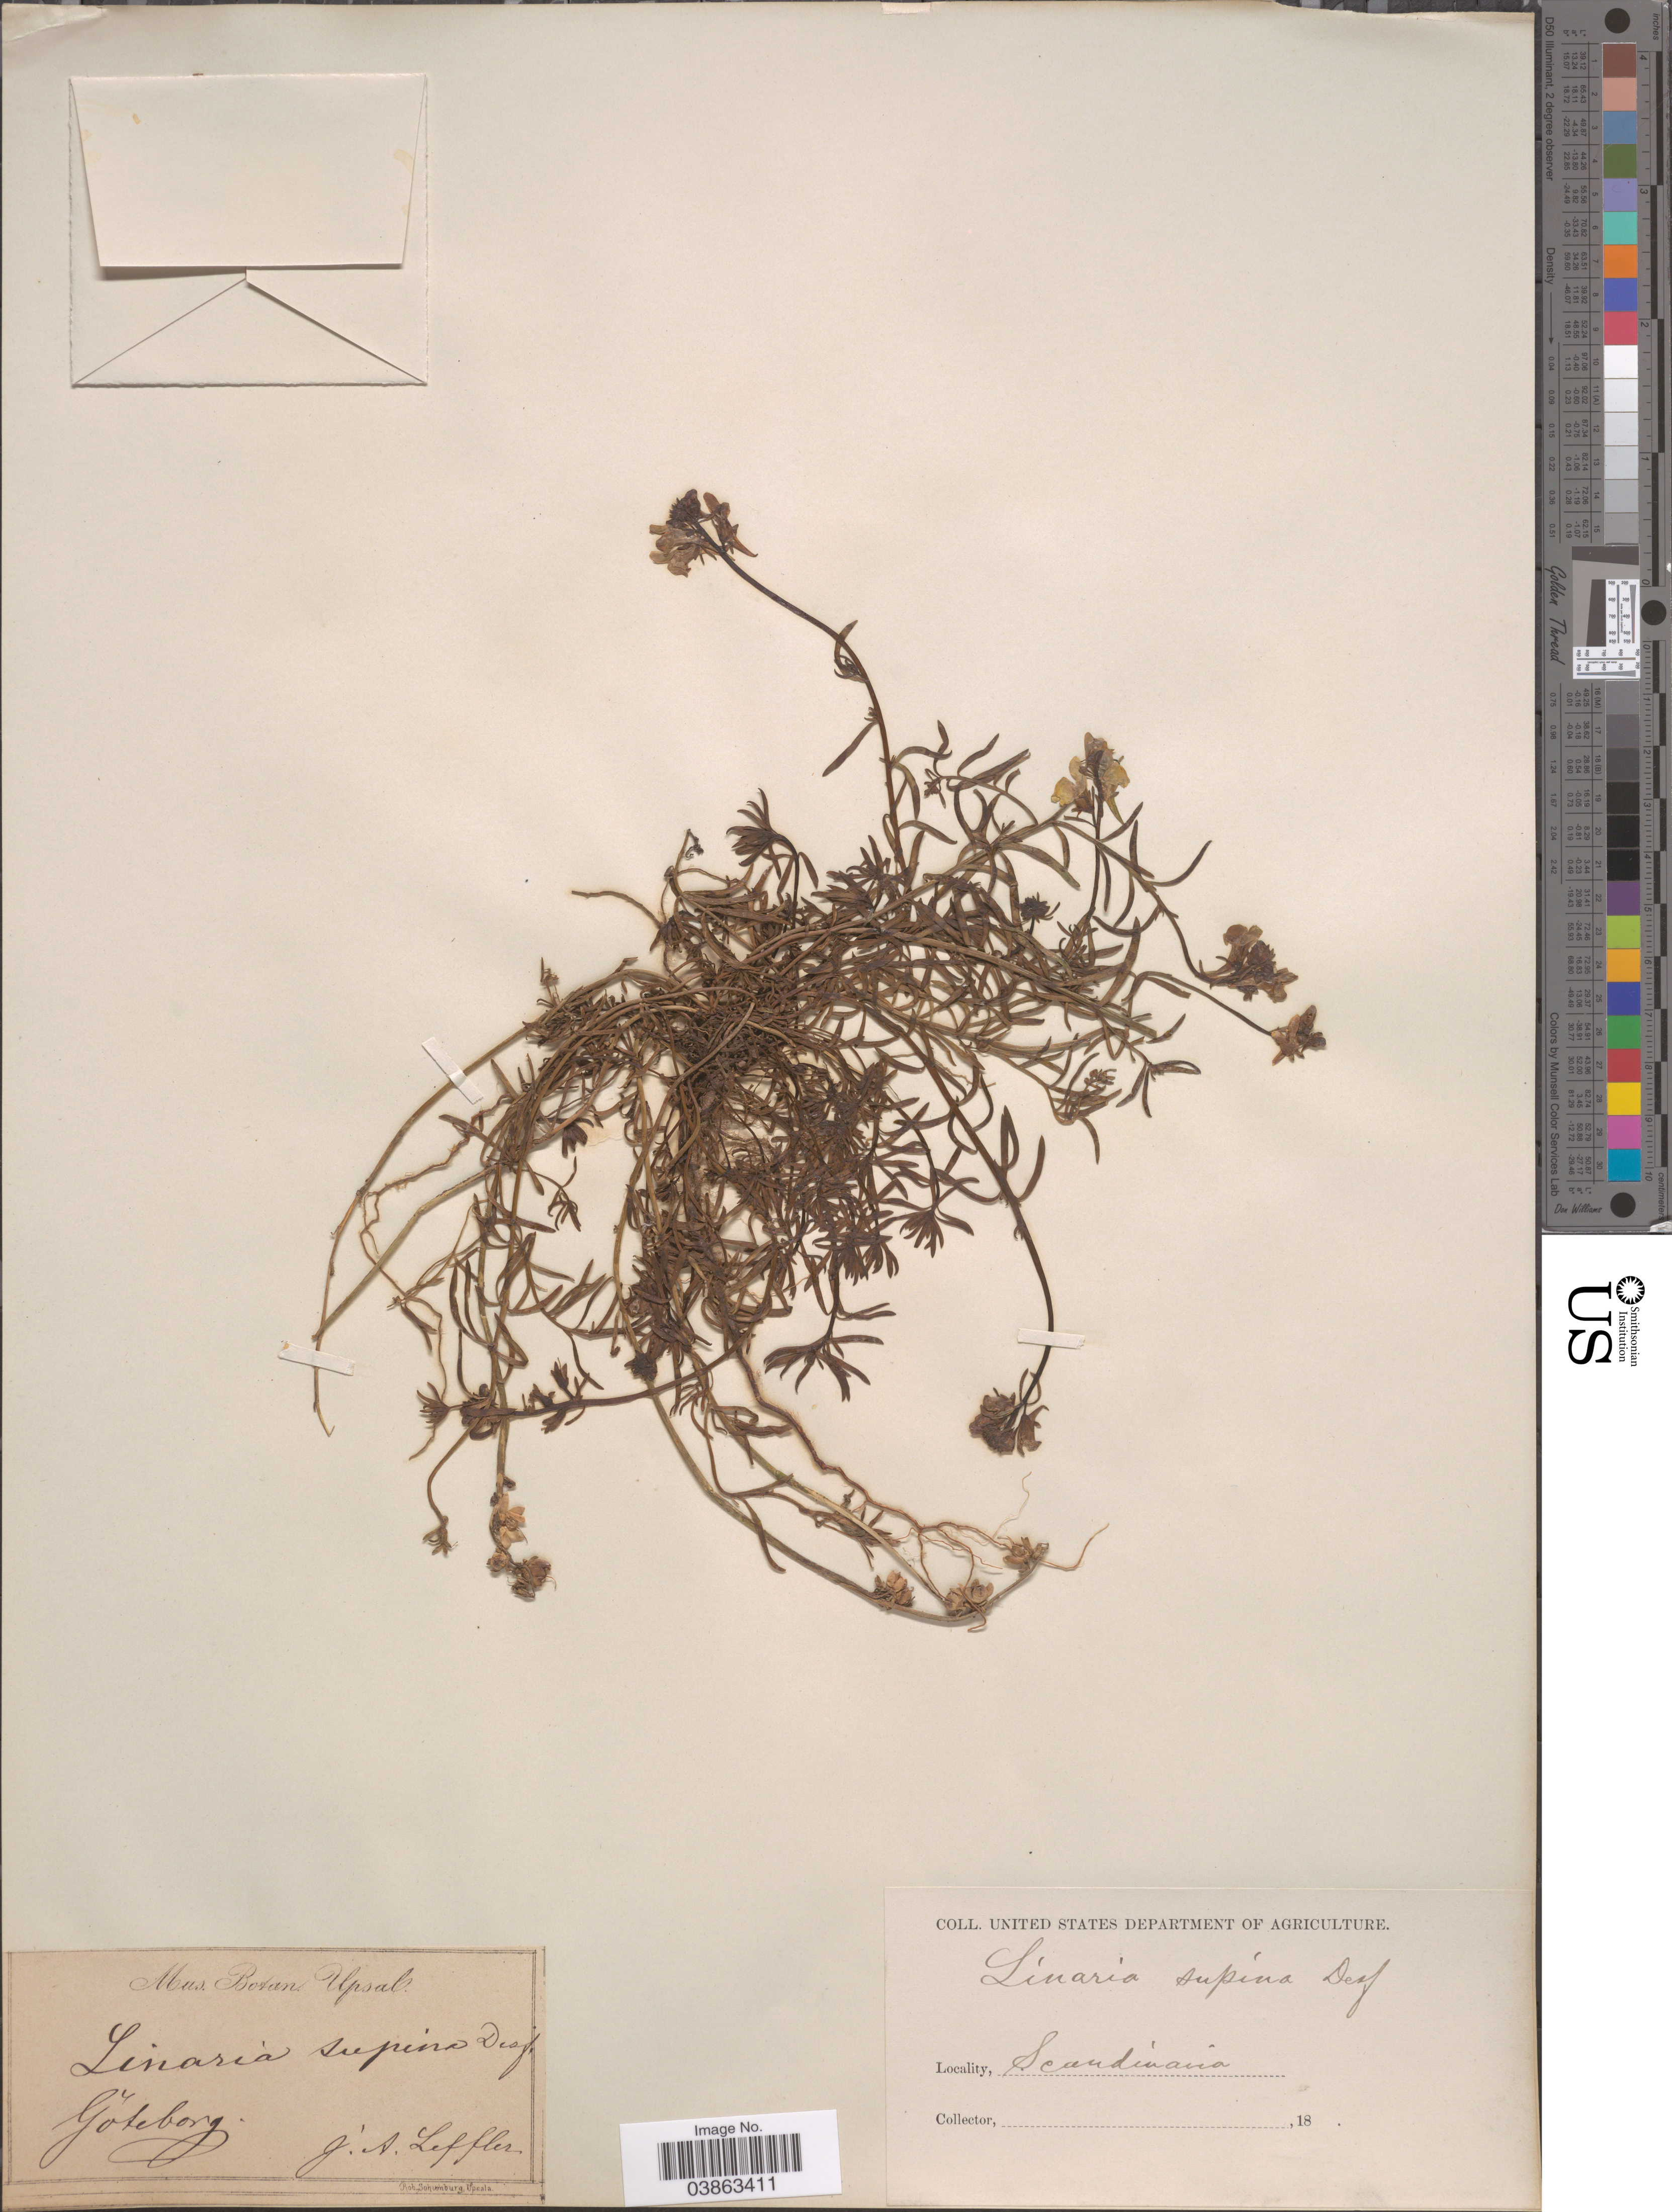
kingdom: Plantae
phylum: Tracheophyta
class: Magnoliopsida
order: Lamiales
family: Plantaginaceae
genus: Linaria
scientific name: Linaria supina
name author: (L.) Chaz.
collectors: J. Leffler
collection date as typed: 18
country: Sweden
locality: Goteborg. Scandinavia.